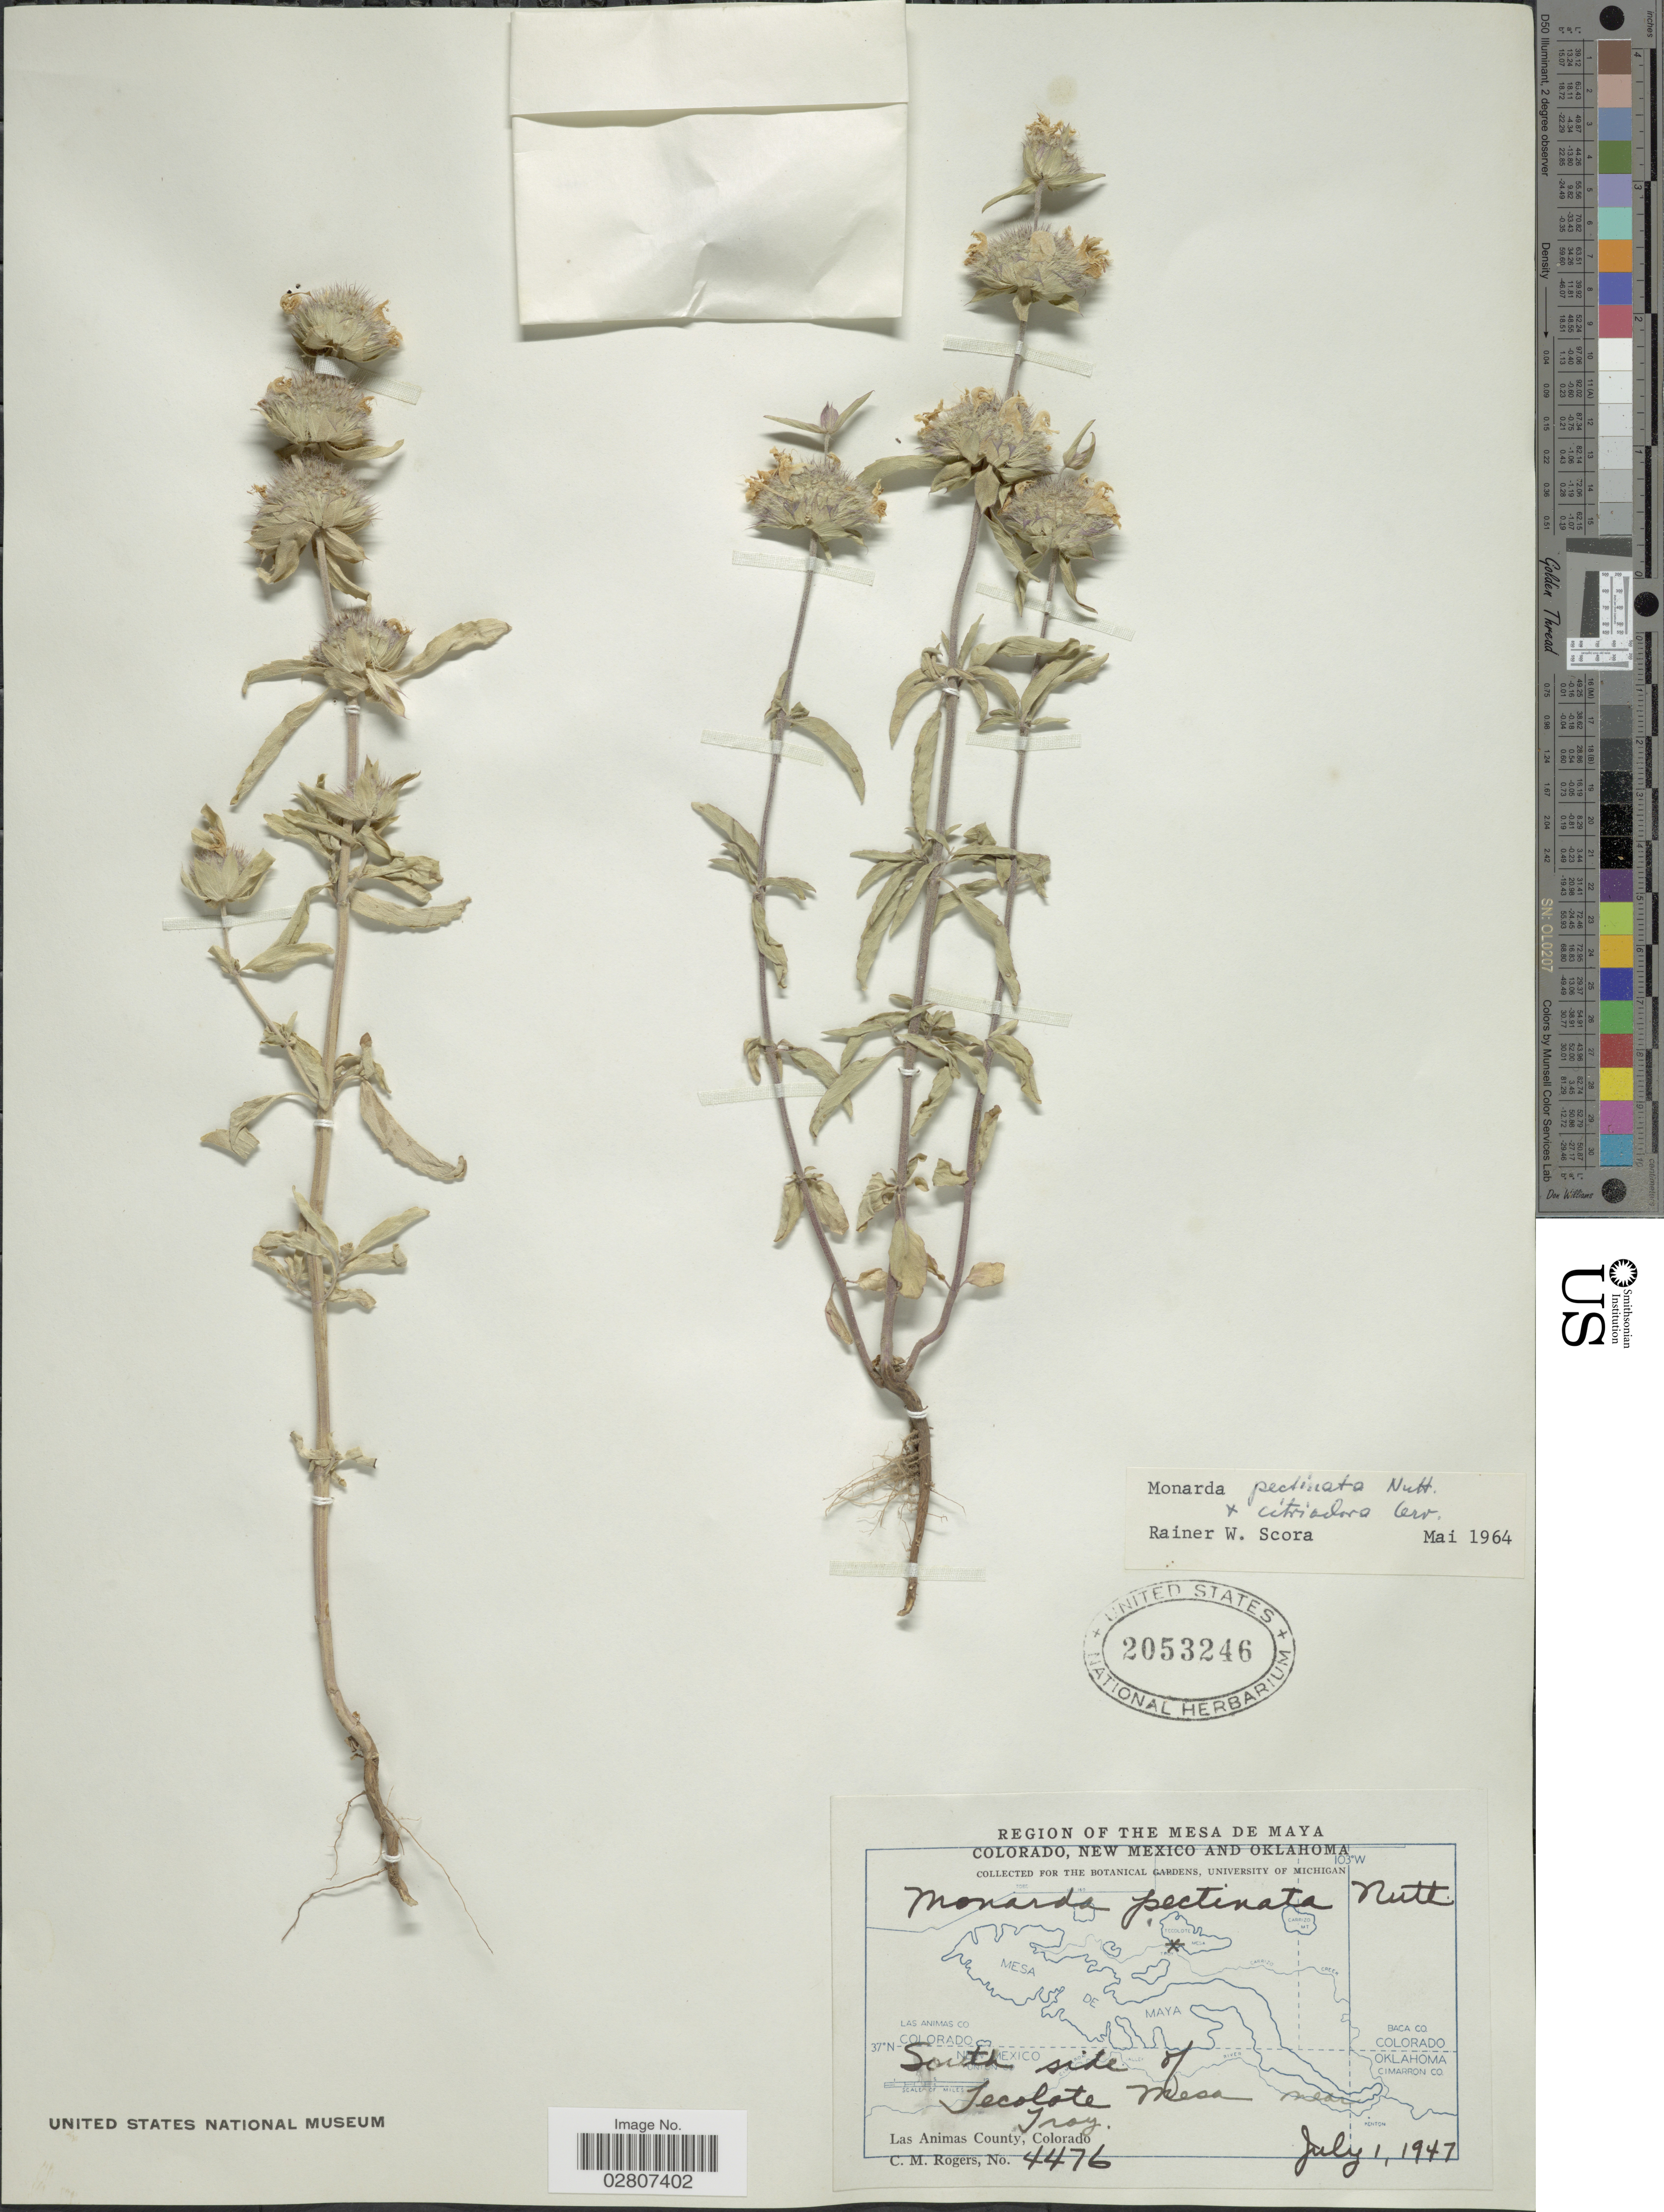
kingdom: Plantae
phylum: Tracheophyta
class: Magnoliopsida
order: Lamiales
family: Lamiaceae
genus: Monarda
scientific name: Monarda pectinata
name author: Nutt.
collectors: C. M. Rogers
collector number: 4476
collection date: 1947-07-01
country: United States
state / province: Colorado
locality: Region of the Mesa de Maya. South side of Secolate Mesa near Troy. Las Animas County, Colorado.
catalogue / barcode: US 2053246